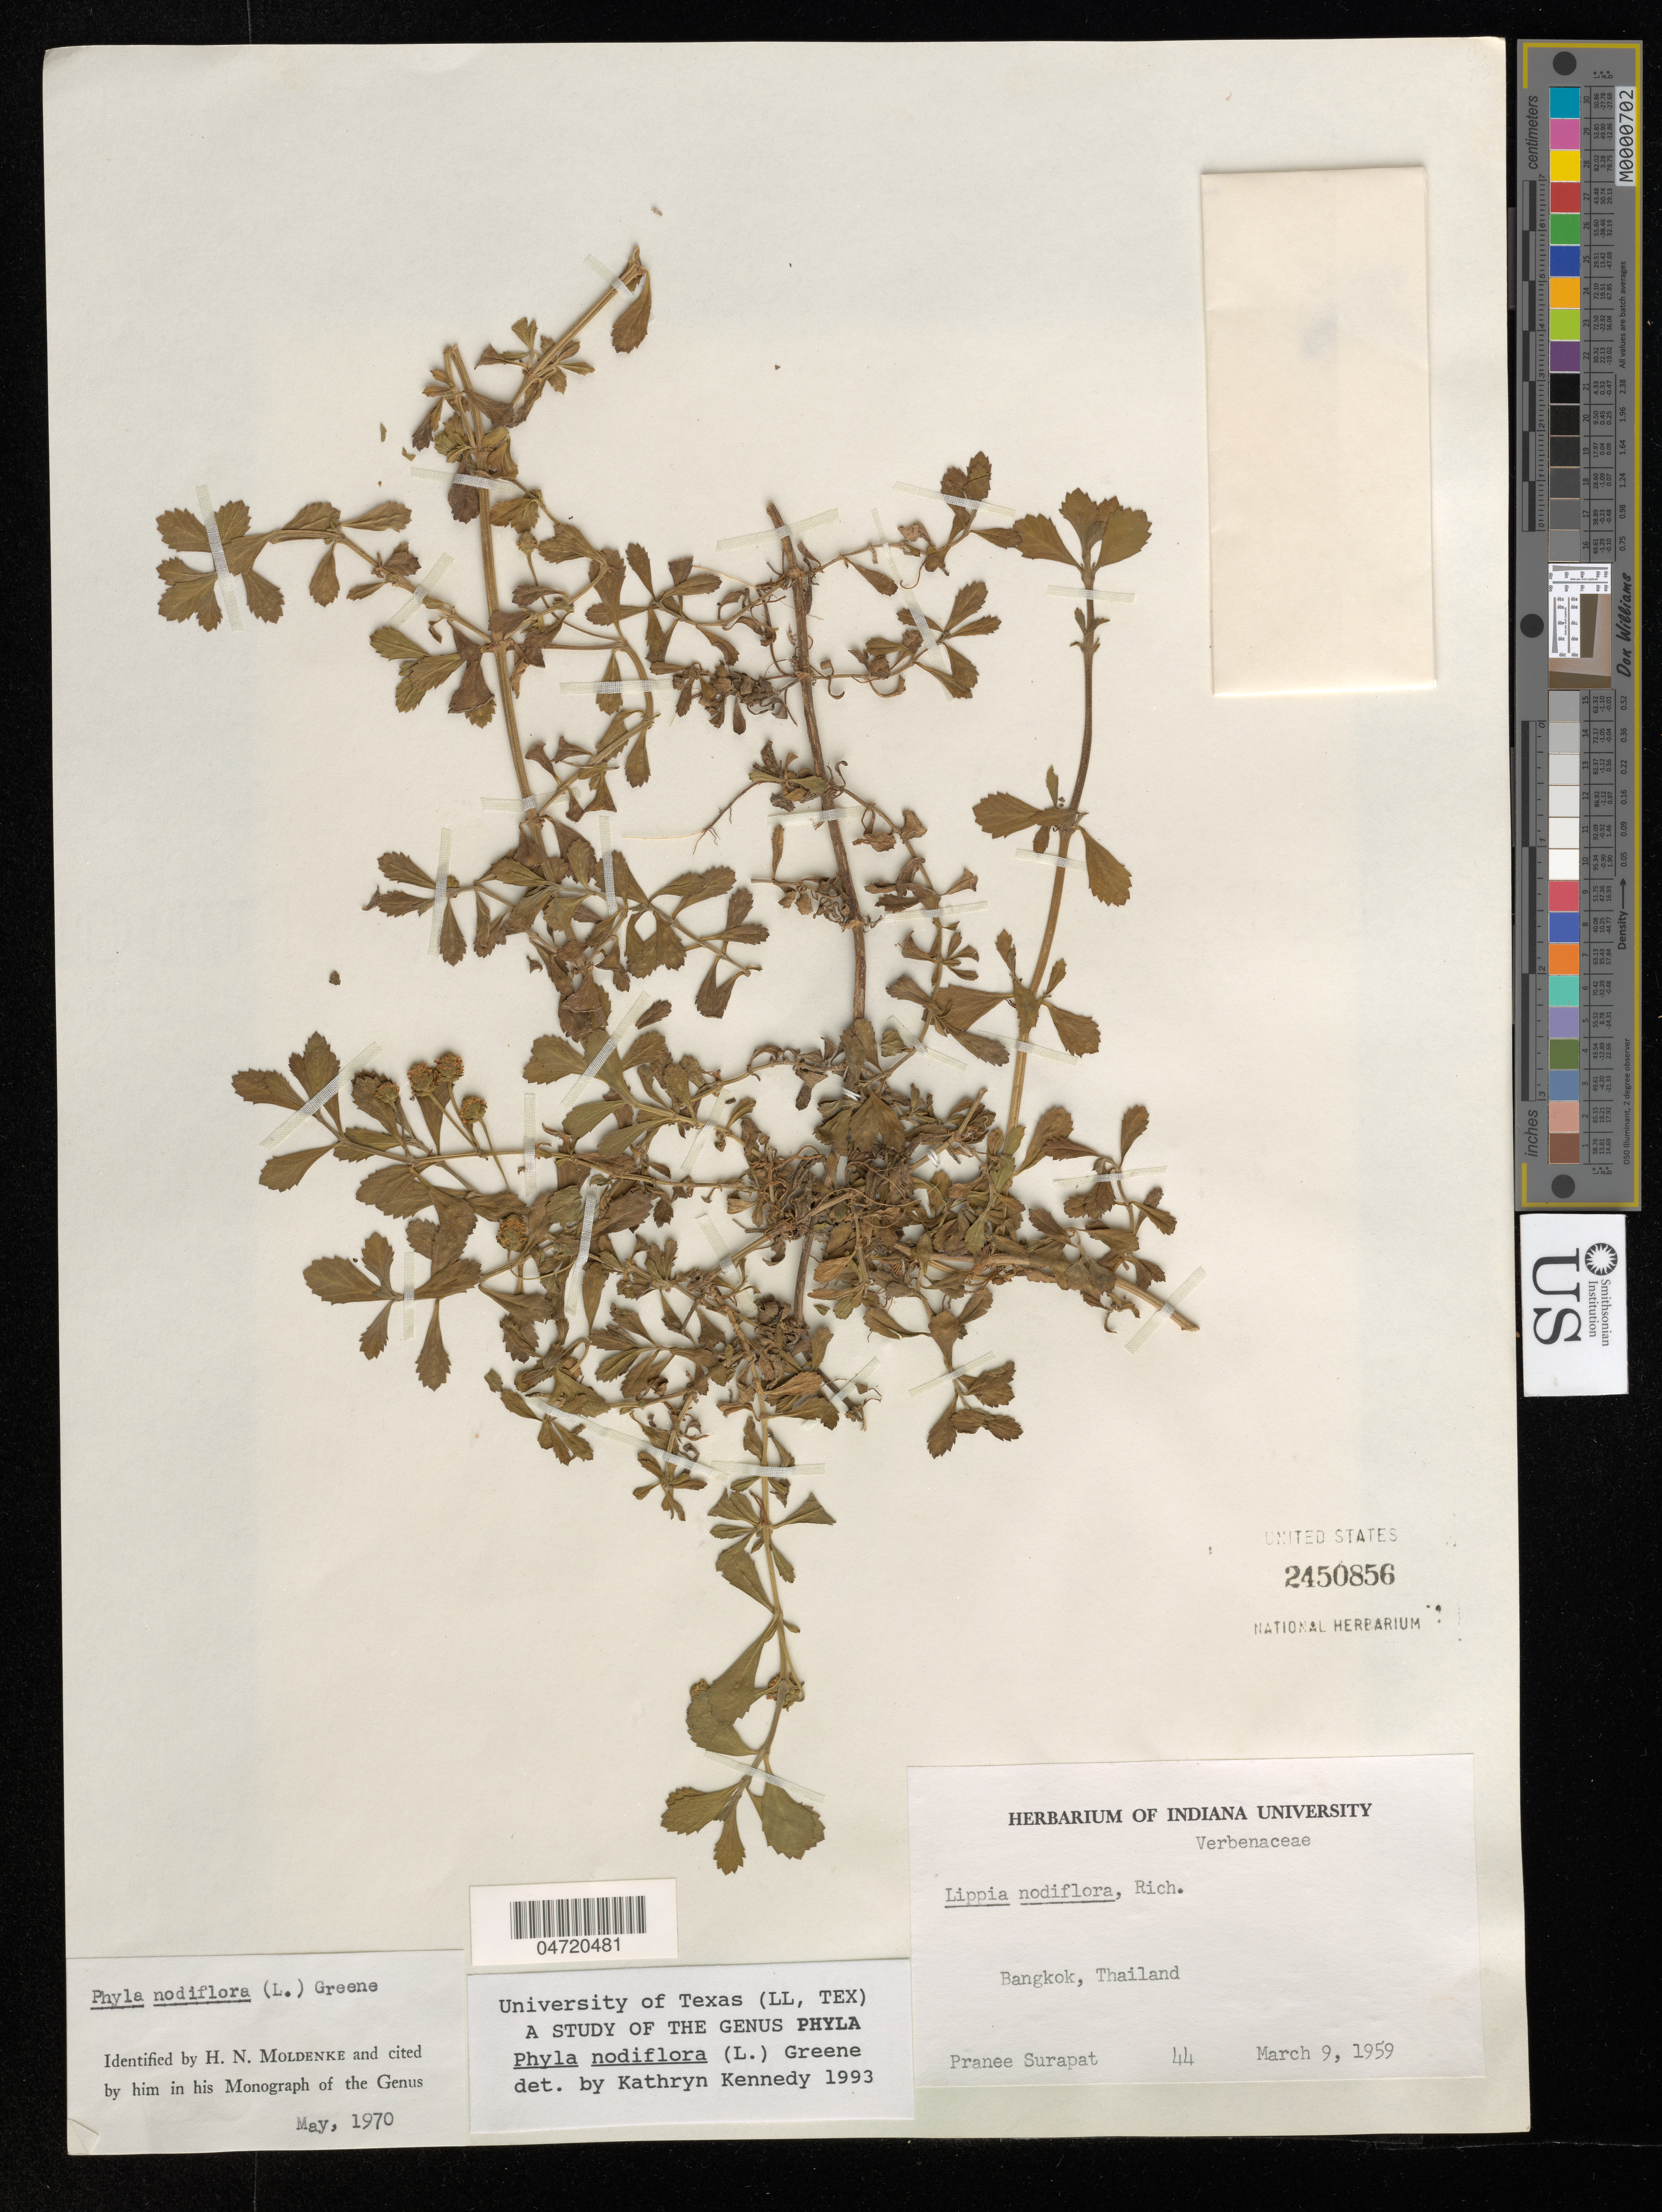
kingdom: Plantae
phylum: Tracheophyta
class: Magnoliopsida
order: Lamiales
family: Verbenaceae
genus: Phyla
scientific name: Phyla nodiflora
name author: (L.) Greene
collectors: P. Surapat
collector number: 44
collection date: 1959-03-09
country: Thailand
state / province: Bangkok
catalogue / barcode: US 2450856